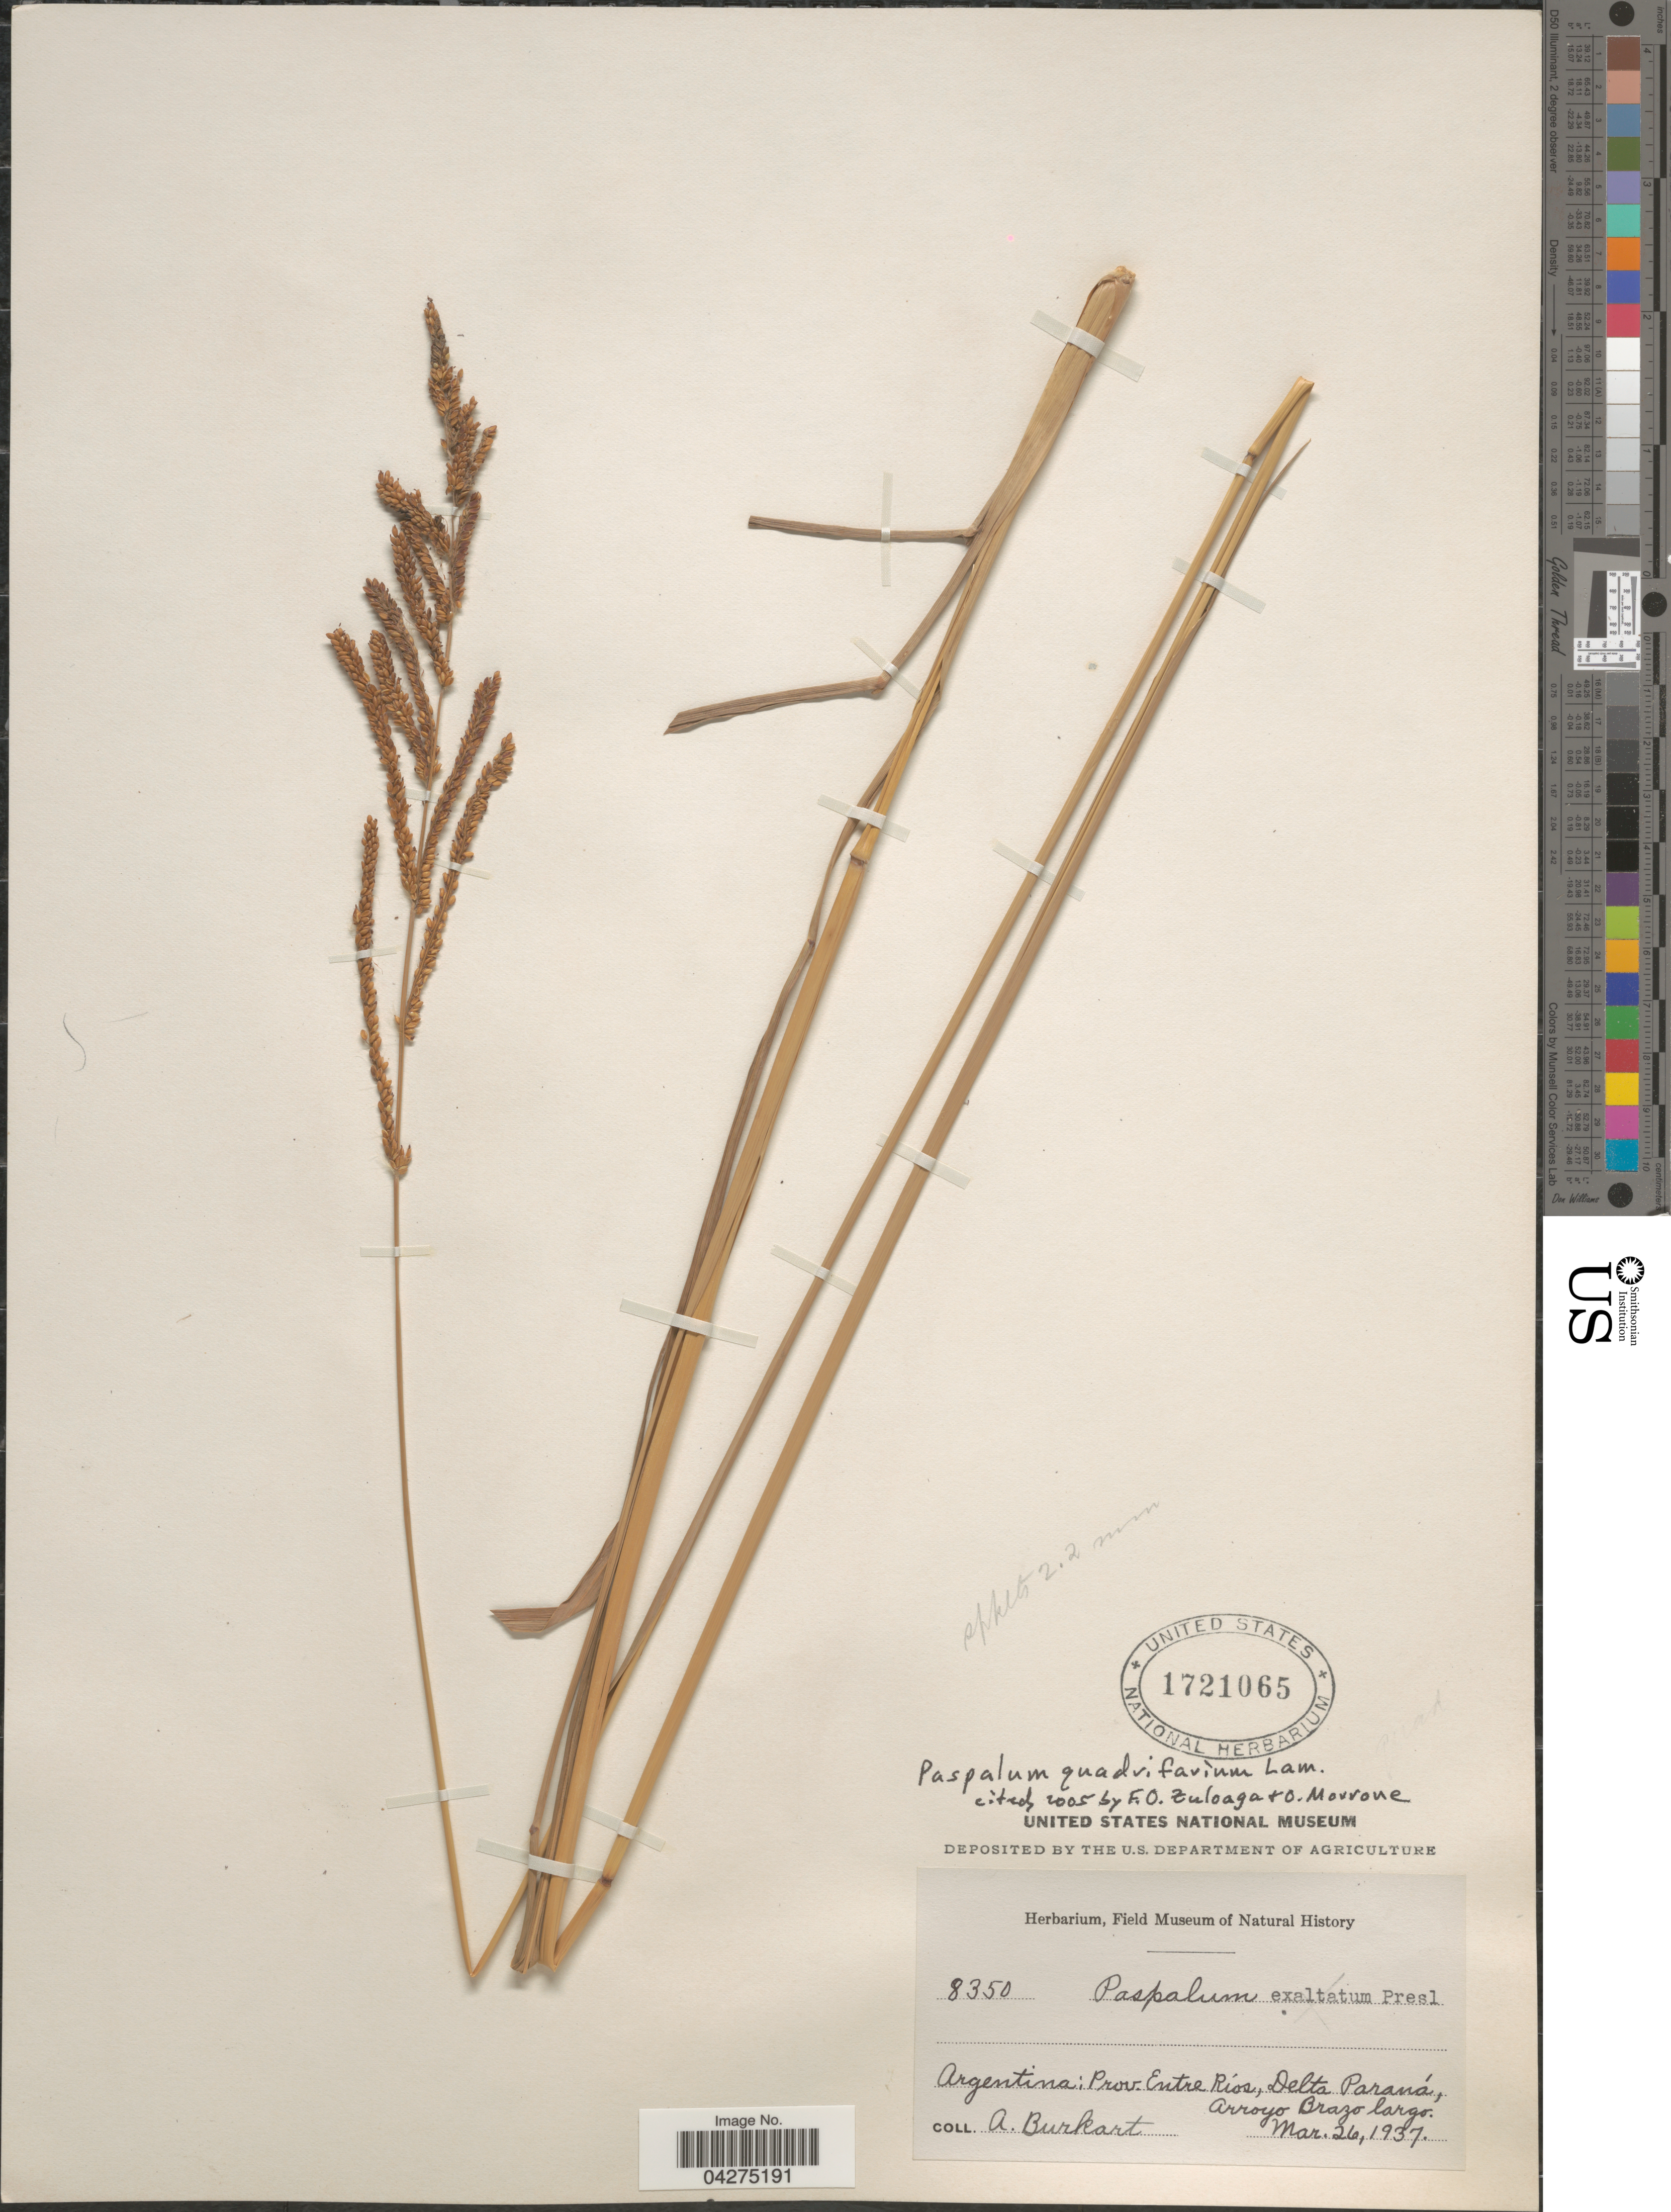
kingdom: Plantae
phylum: Tracheophyta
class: Liliopsida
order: Poales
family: Poaceae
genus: Paspalum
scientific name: Paspalum quadrifarium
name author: Lam.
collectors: A. E. Burkart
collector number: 8350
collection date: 1937-03-26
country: Argentina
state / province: Entre Rios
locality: Delta Paraná, Arroyo Brazo largo.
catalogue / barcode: US 1721065